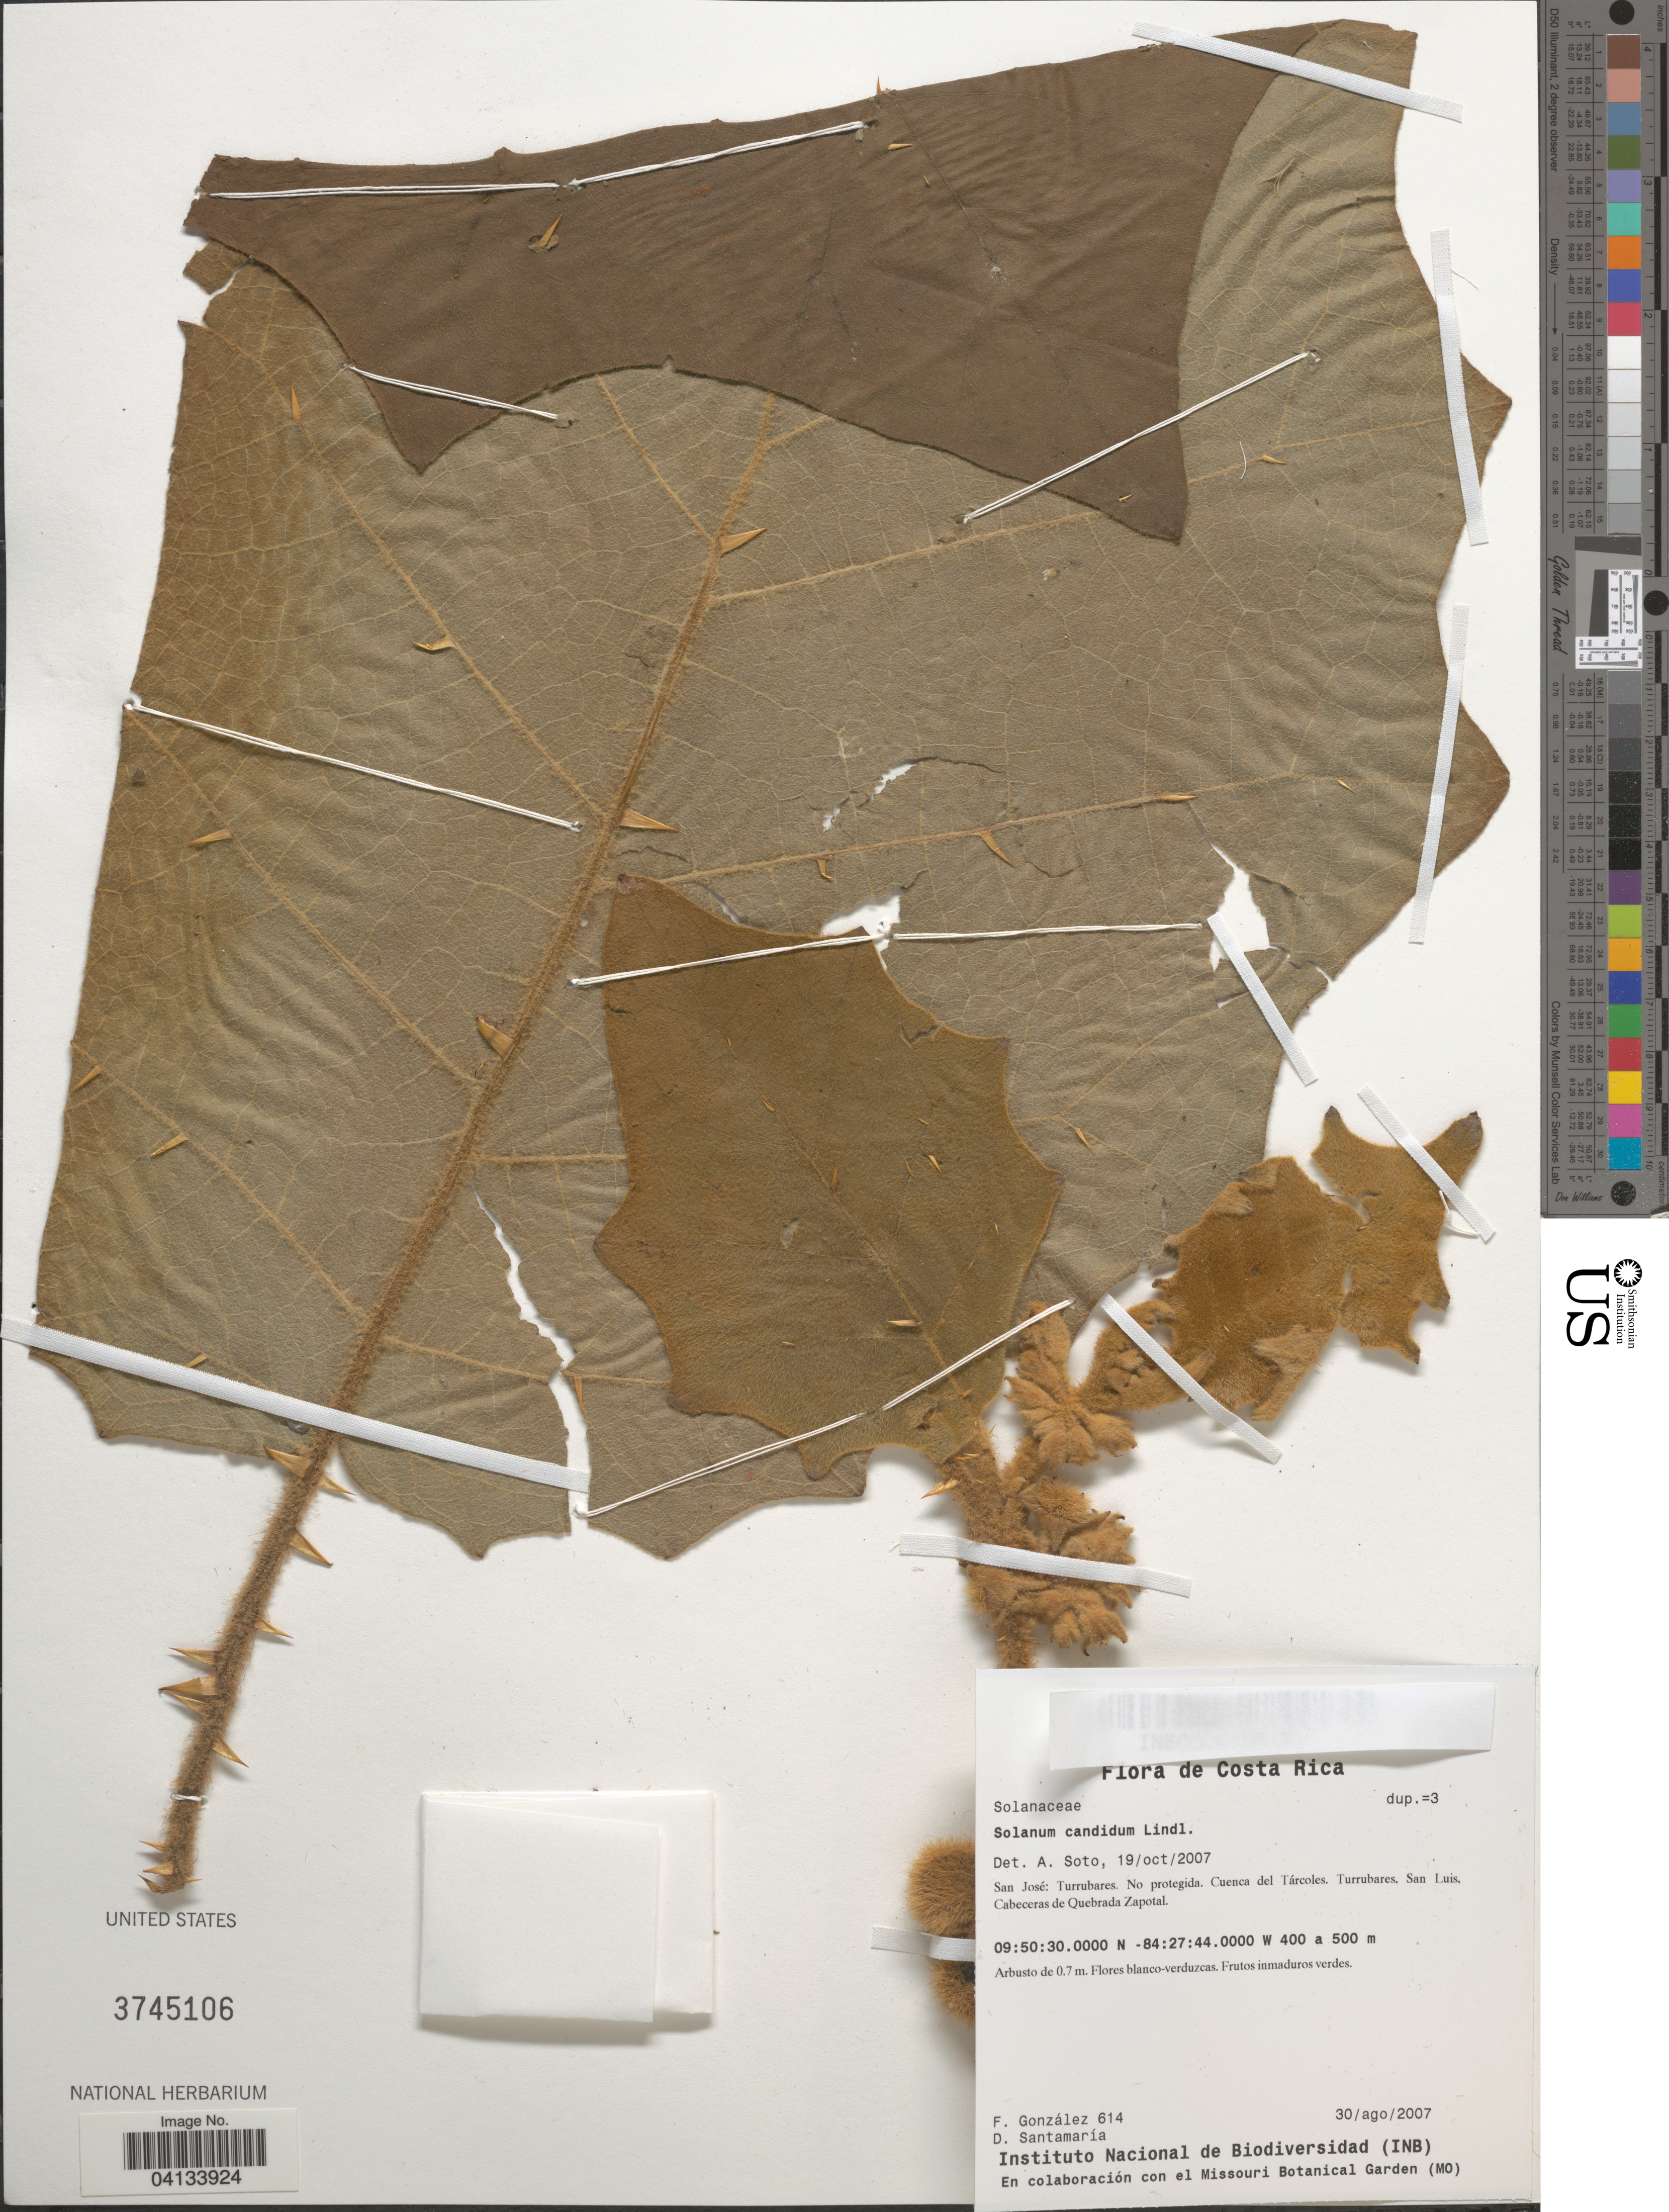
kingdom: Plantae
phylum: Tracheophyta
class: Magnoliopsida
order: Solanales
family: Solanaceae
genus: Solanum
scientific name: Solanum candidum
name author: Lindl.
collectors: F. González & D. Santamaria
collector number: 614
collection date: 2007-08-30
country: Costa Rica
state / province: San José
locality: Turrubares. No protegida. Cuenca del Tárcoles. Turrubares. San Luis, Cabeceras de Quebrada Zapotal.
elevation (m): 400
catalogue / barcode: US 3745106